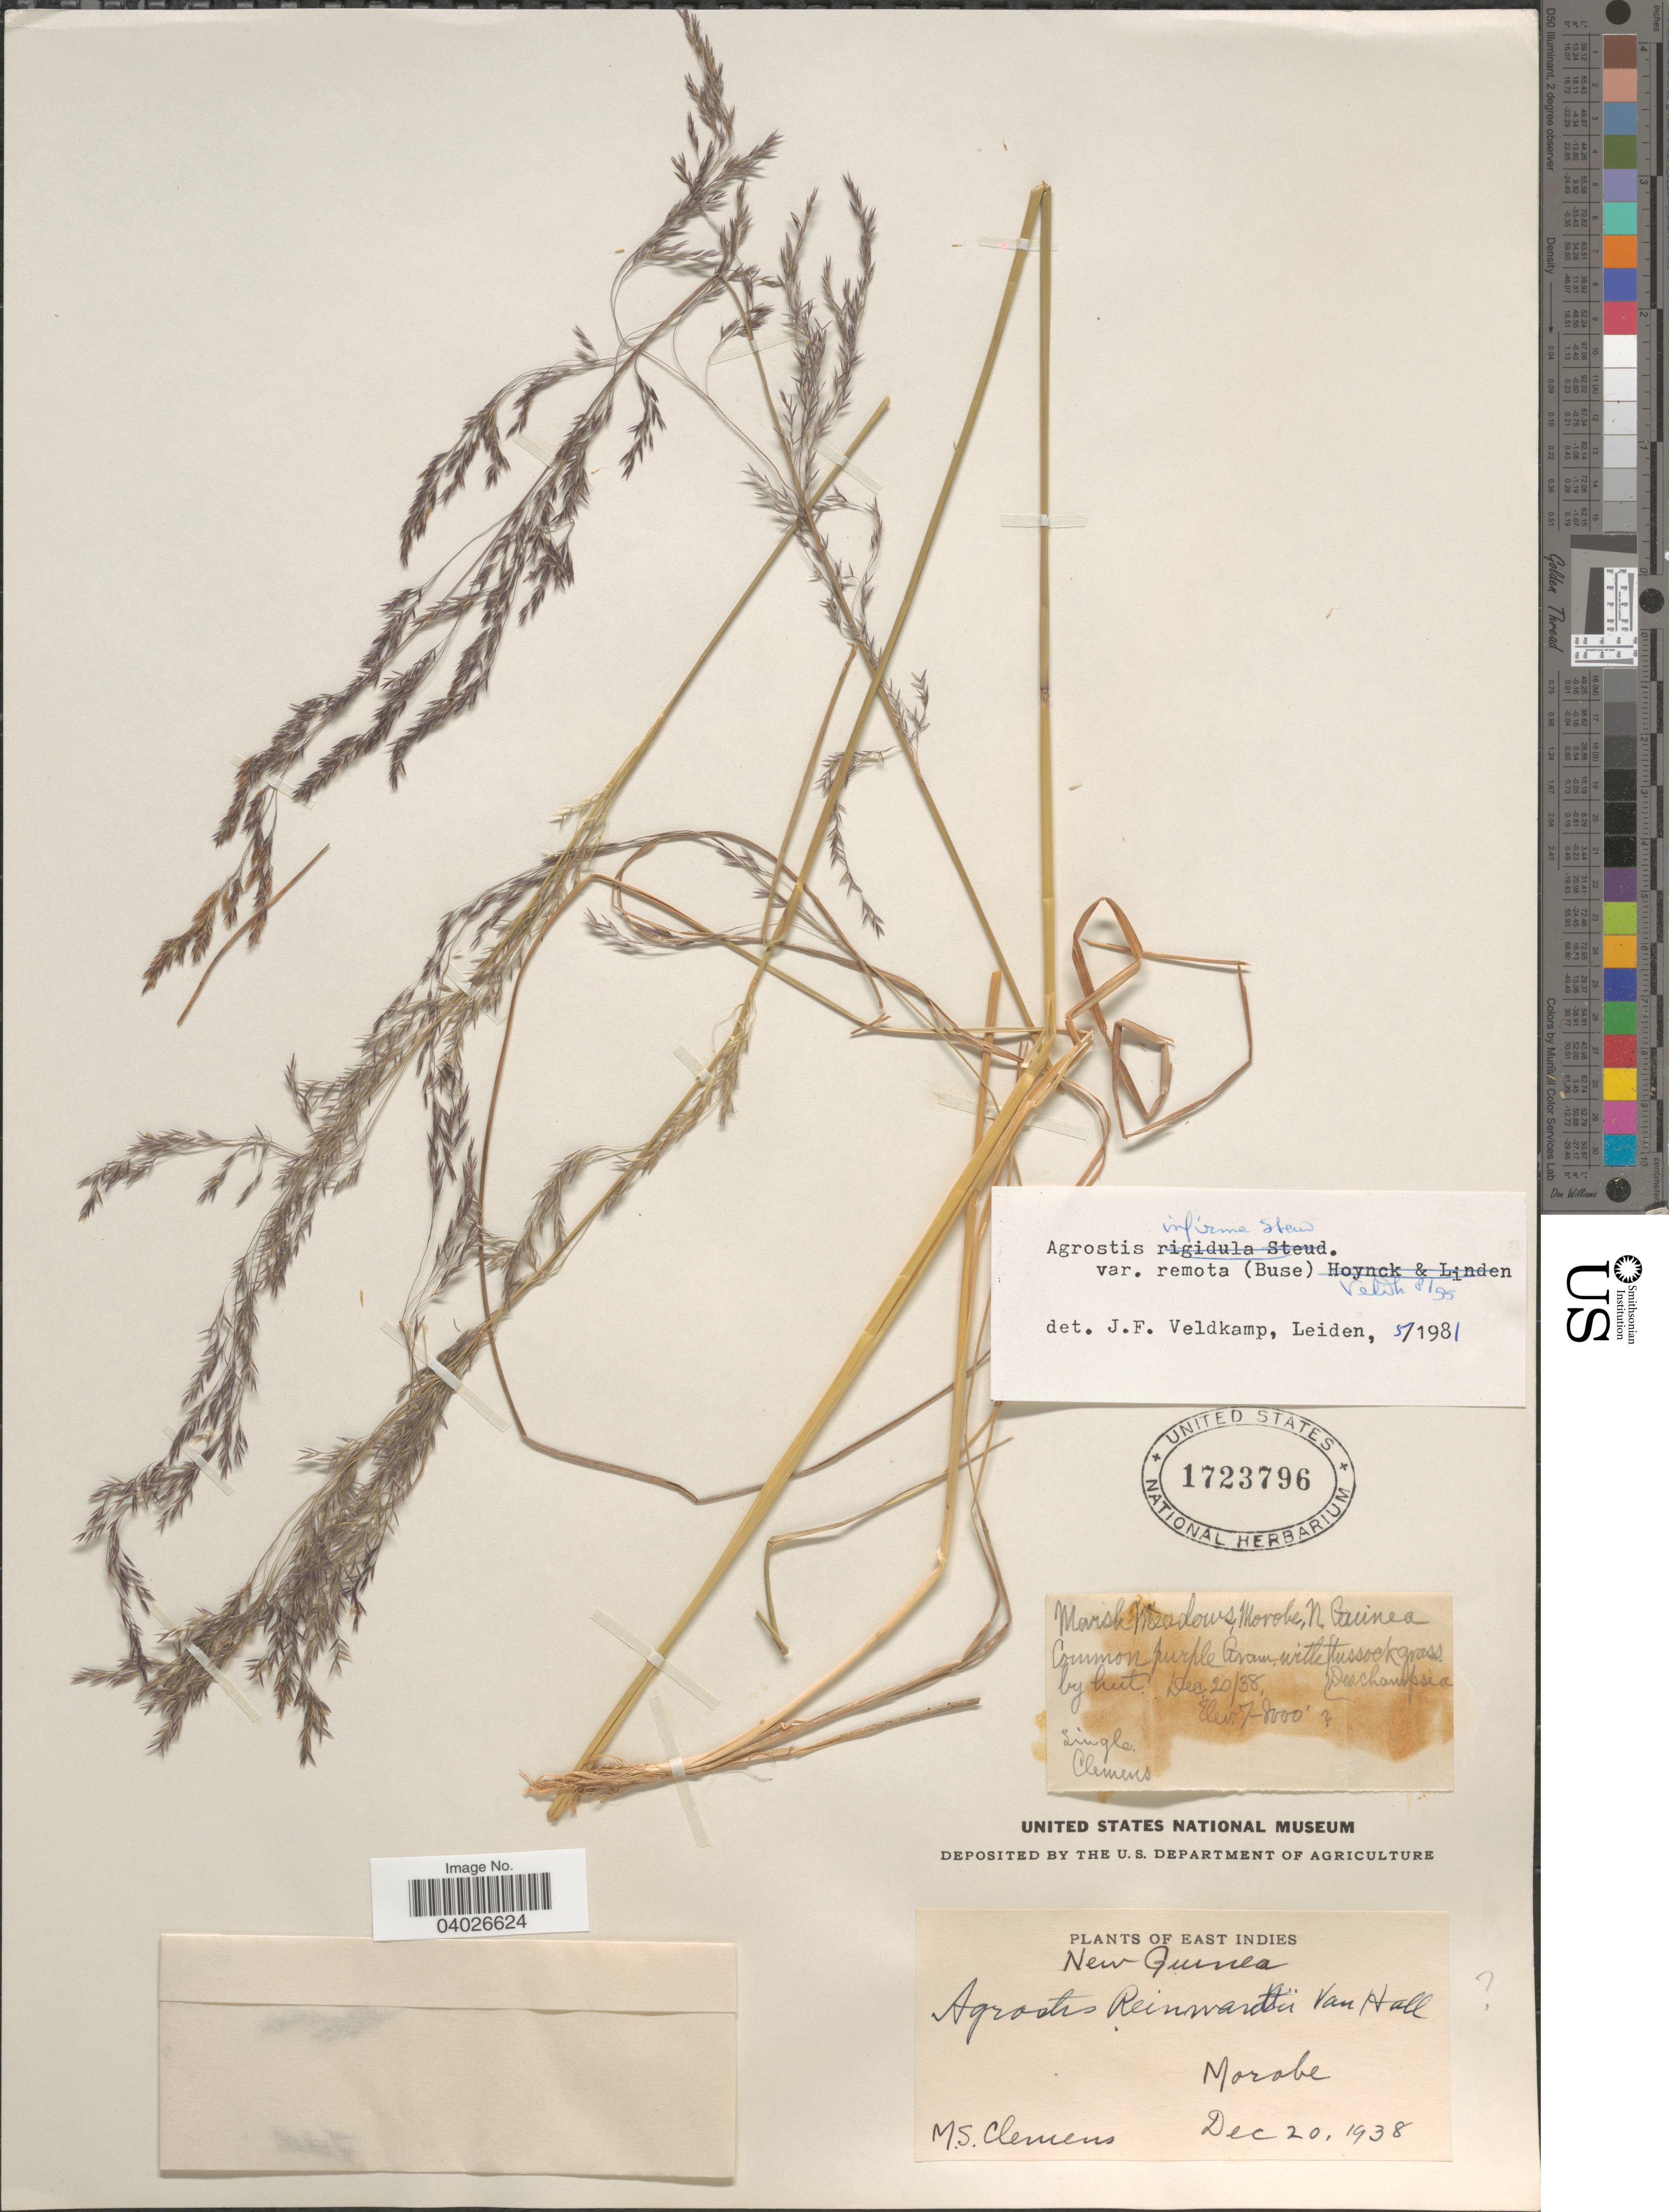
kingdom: Plantae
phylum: Tracheophyta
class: Liliopsida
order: Poales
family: Poaceae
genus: Agrostis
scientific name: Agrostis infirma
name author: Büse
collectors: M. S. Clemens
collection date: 1938-12-20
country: Papua New Guinea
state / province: Morobe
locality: East Indies. New Guinea. Morobe. Marsh Meadows, Morobe, N. Guinea.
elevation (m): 2134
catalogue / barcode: US 1723796